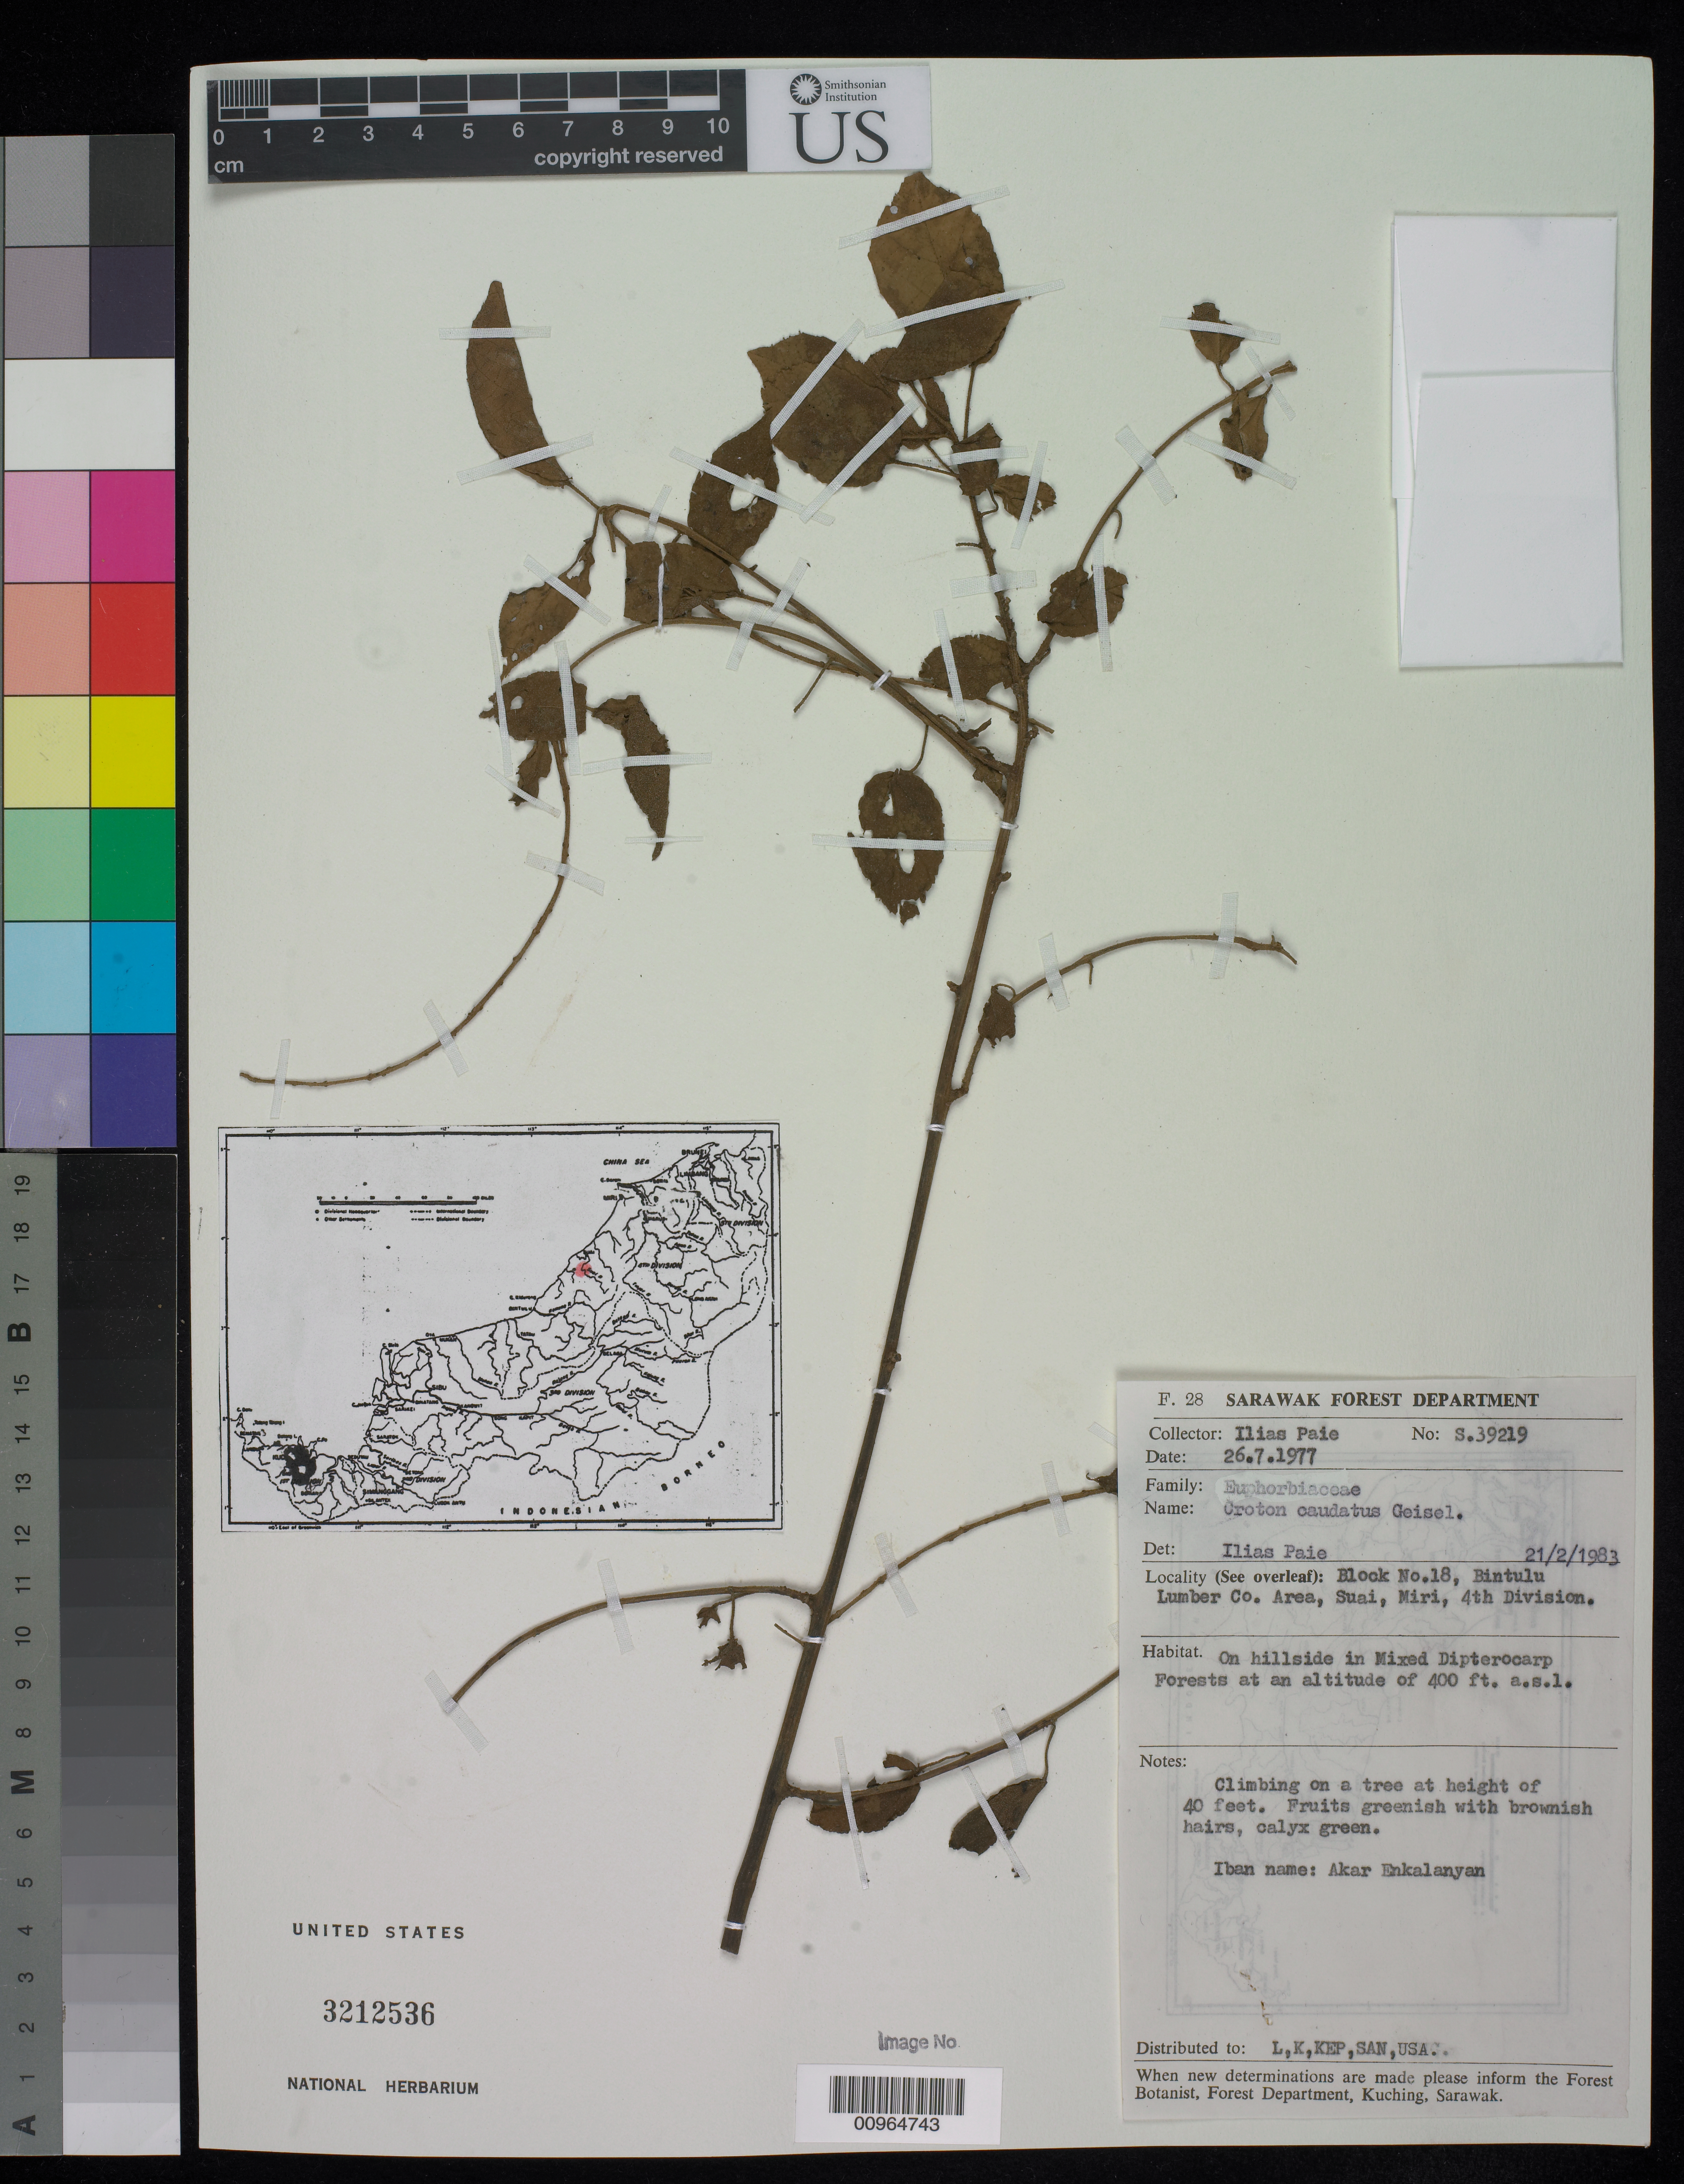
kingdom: Plantae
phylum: Tracheophyta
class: Magnoliopsida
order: Malpighiales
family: Euphorbiaceae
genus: Croton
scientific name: Croton caudatus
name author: Geiseler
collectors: I. bin Paie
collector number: S 39219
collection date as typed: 16 Jul 1977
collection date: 1977-07-16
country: Malaysia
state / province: Sarawak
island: Borneo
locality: Block No. 18, Bintulu Lumber Co. Area, Suai, Miri, 4th Division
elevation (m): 122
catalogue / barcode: US 3212536